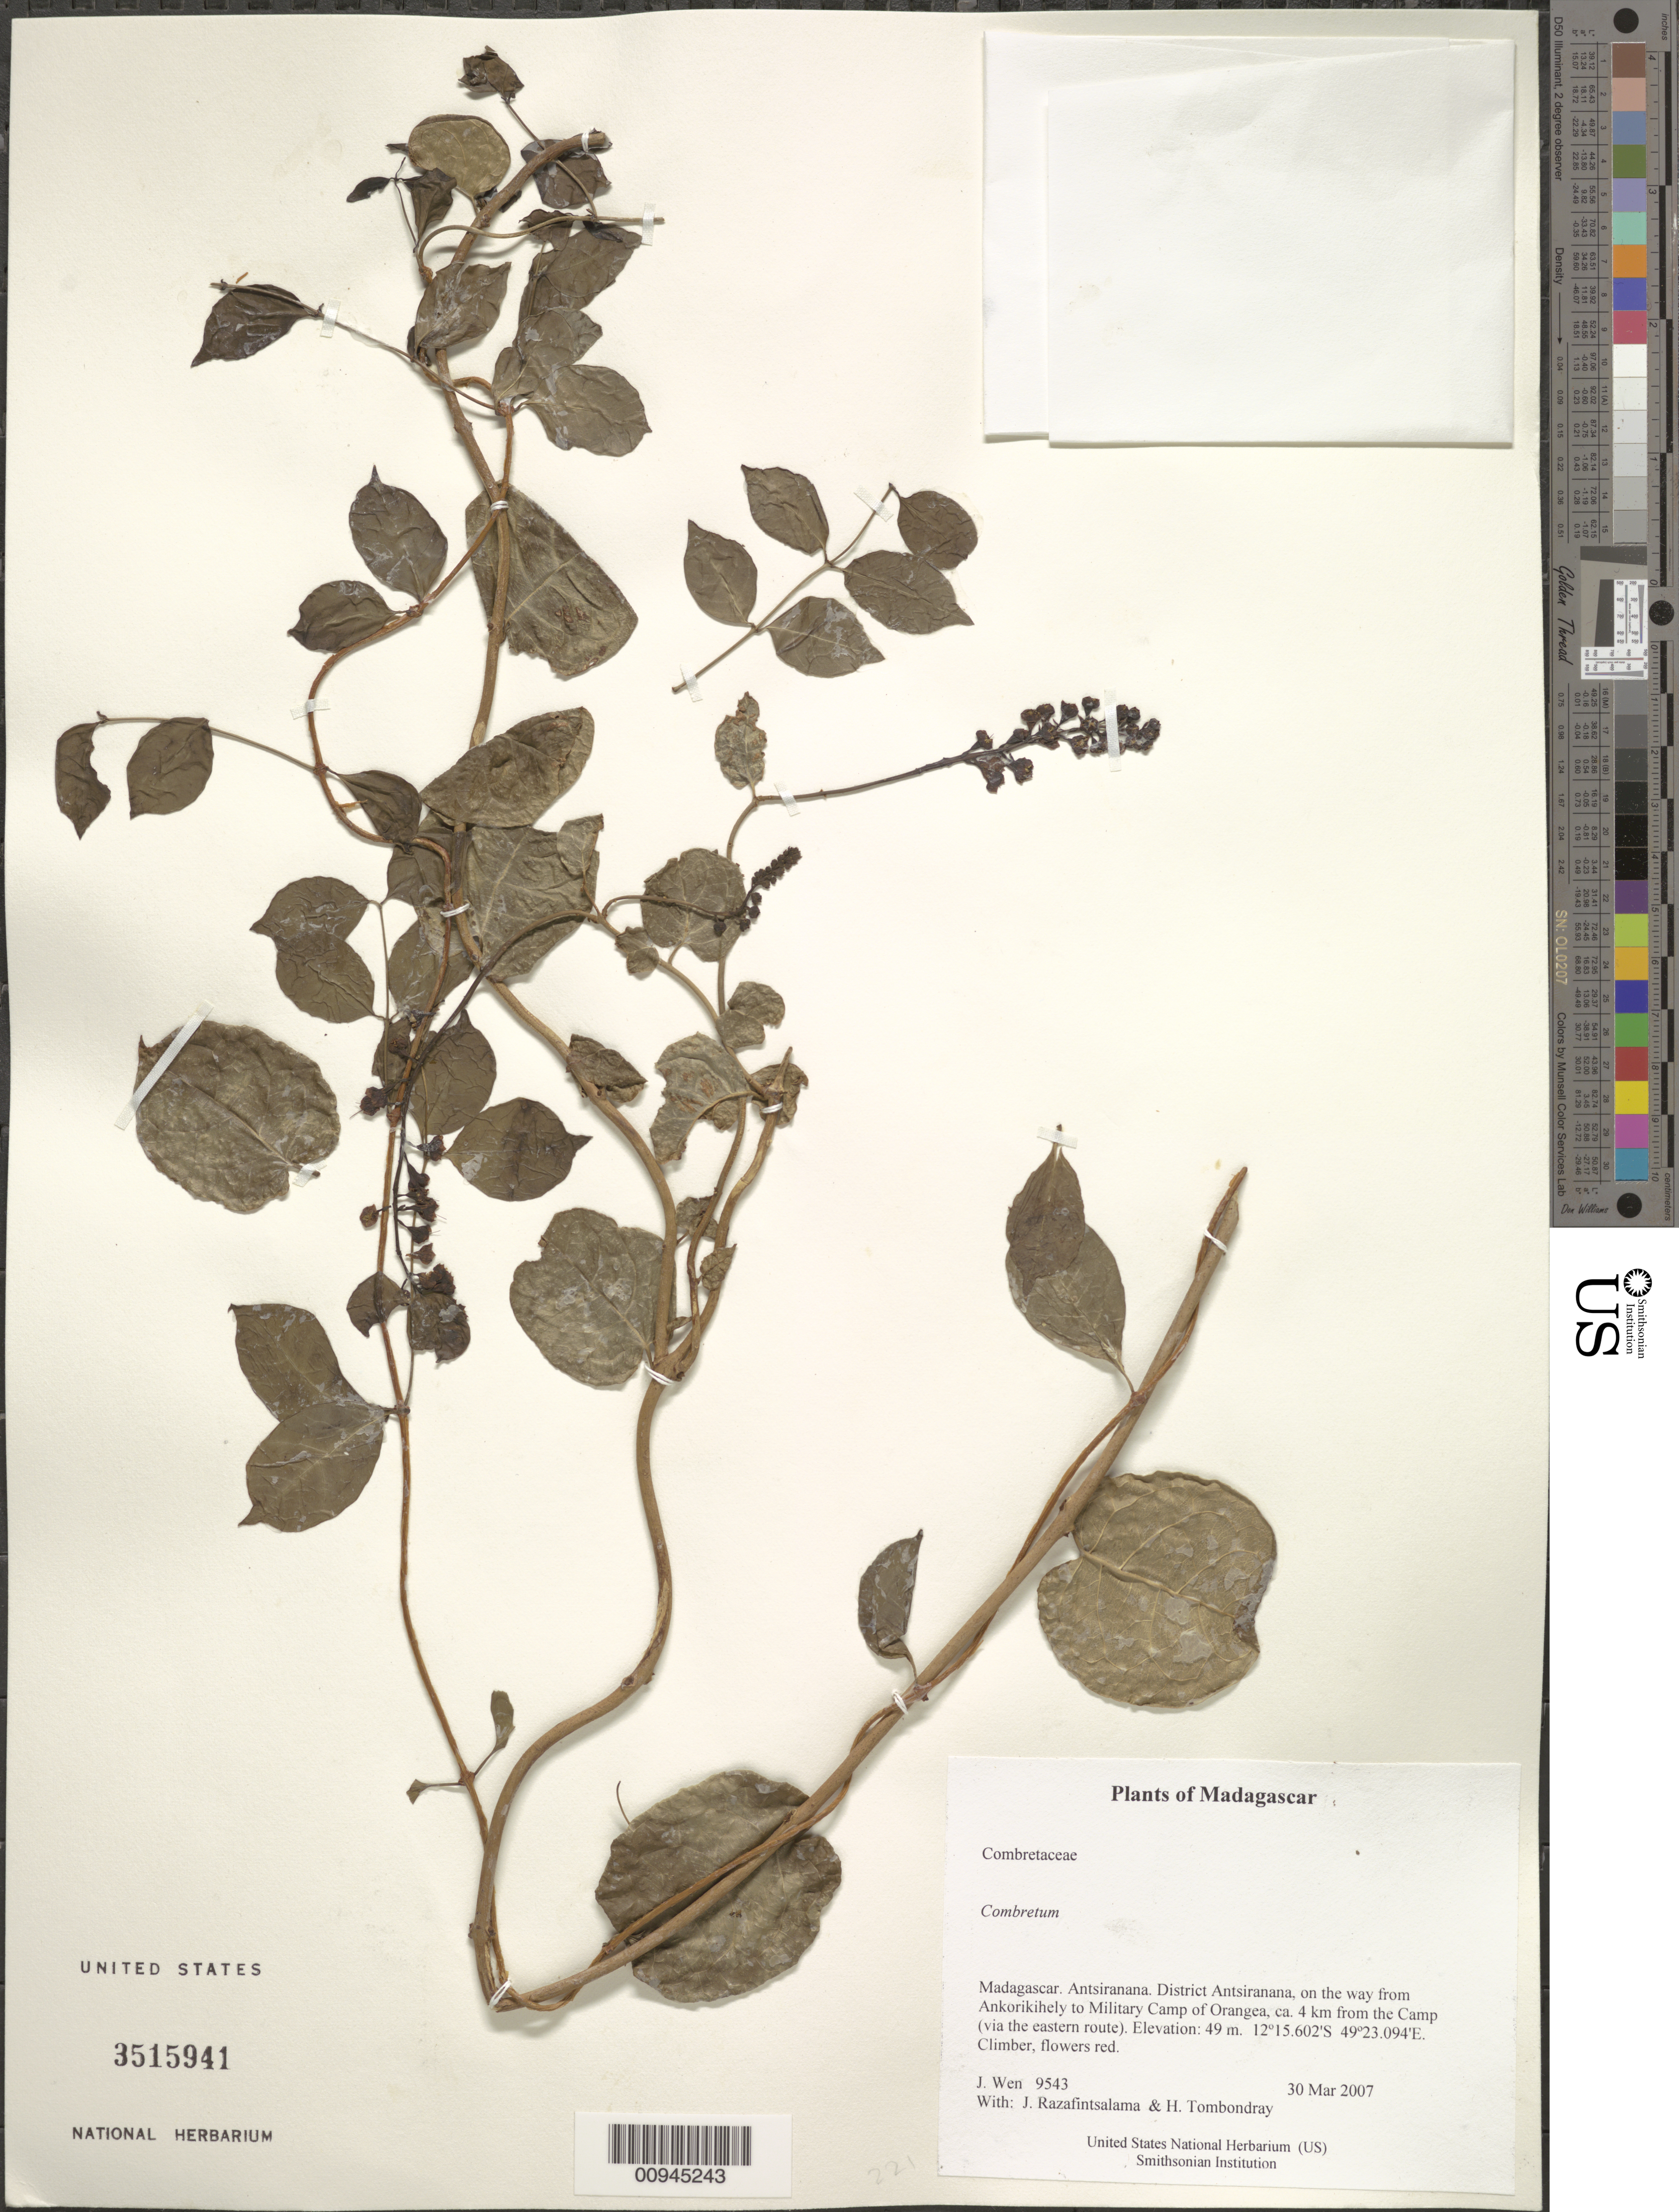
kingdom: Plantae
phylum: Tracheophyta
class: Magnoliopsida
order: Myrtales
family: Combretaceae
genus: Combretum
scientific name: Combretum sp.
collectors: J. Wen, J. Razafintsalama & H. Tombondray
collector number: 9543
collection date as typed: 30 Mar 2007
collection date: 2007-03-30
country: Madagascar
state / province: Diana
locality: District Antsiranana, on the way from Ankorikihely to Military Camp of Orangea, ca. 4 km from the Camp (via the eastern route).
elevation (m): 49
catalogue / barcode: US 3515941